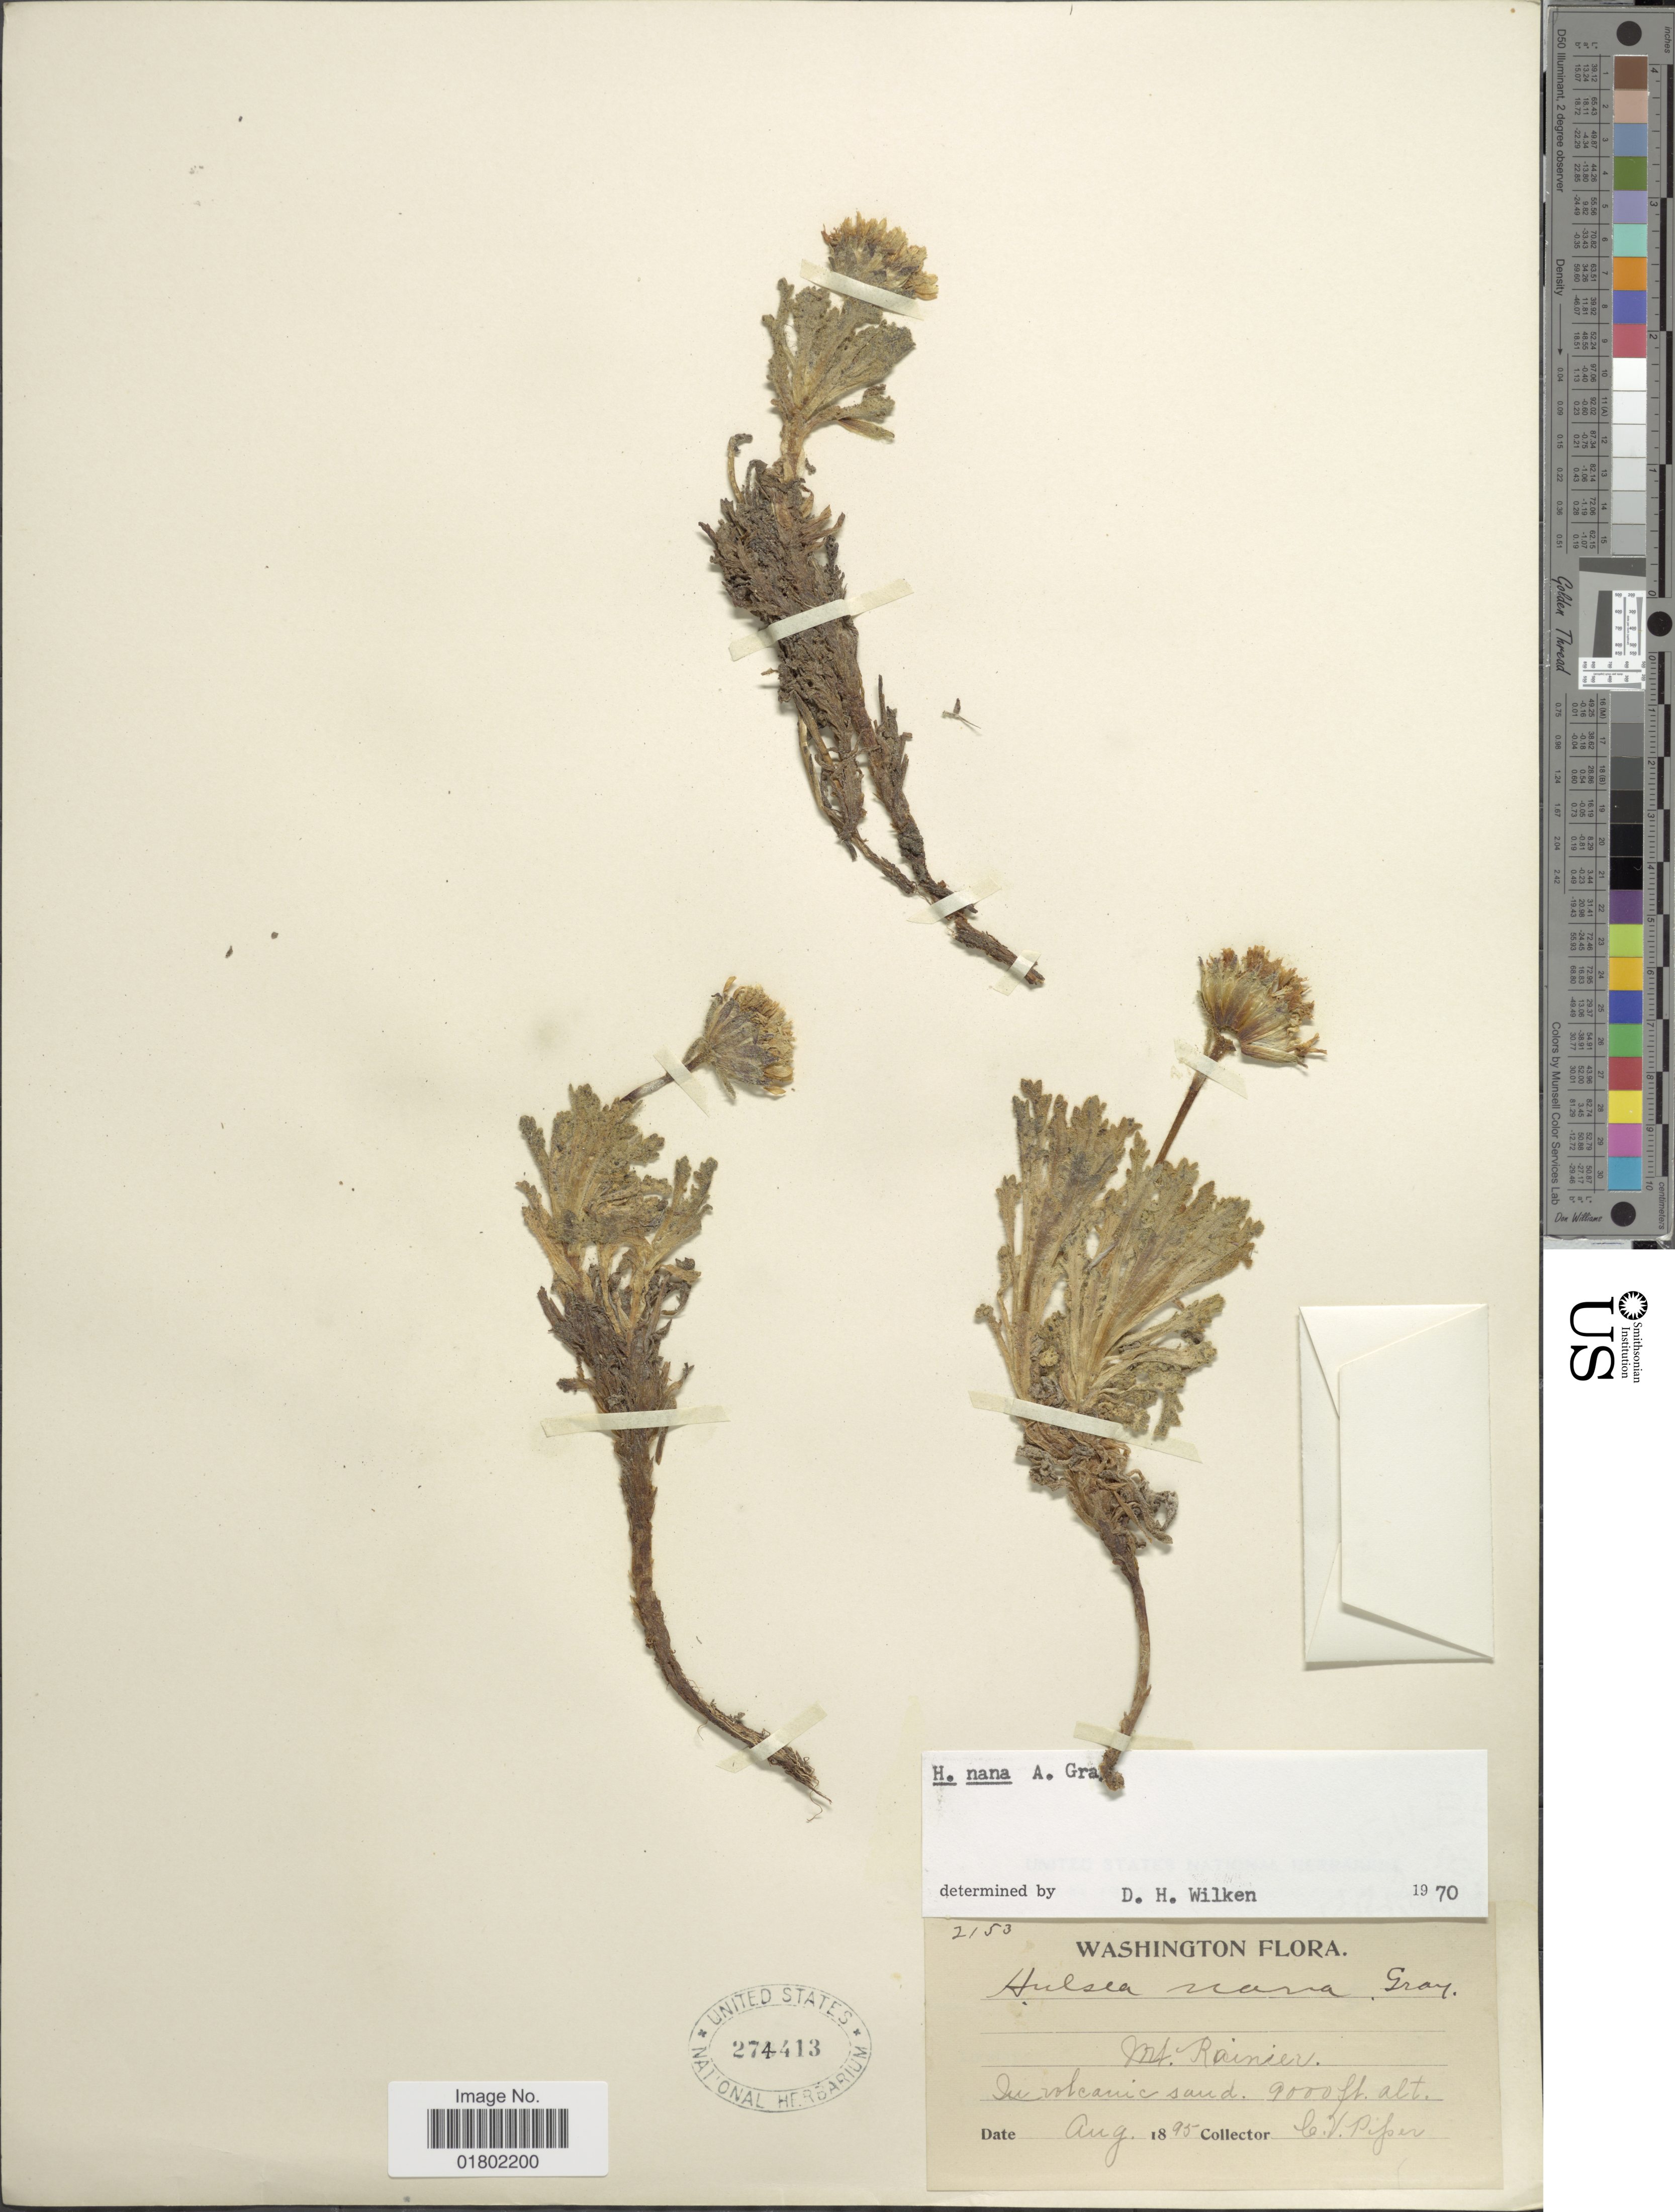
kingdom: Plantae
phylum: Tracheophyta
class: Magnoliopsida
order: Asterales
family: Asteraceae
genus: Hulsea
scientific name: Hulsea nana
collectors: C. V. Piper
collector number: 2153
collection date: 1895-08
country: United States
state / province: Washington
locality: Mt. Rainier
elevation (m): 2743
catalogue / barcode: US 274413